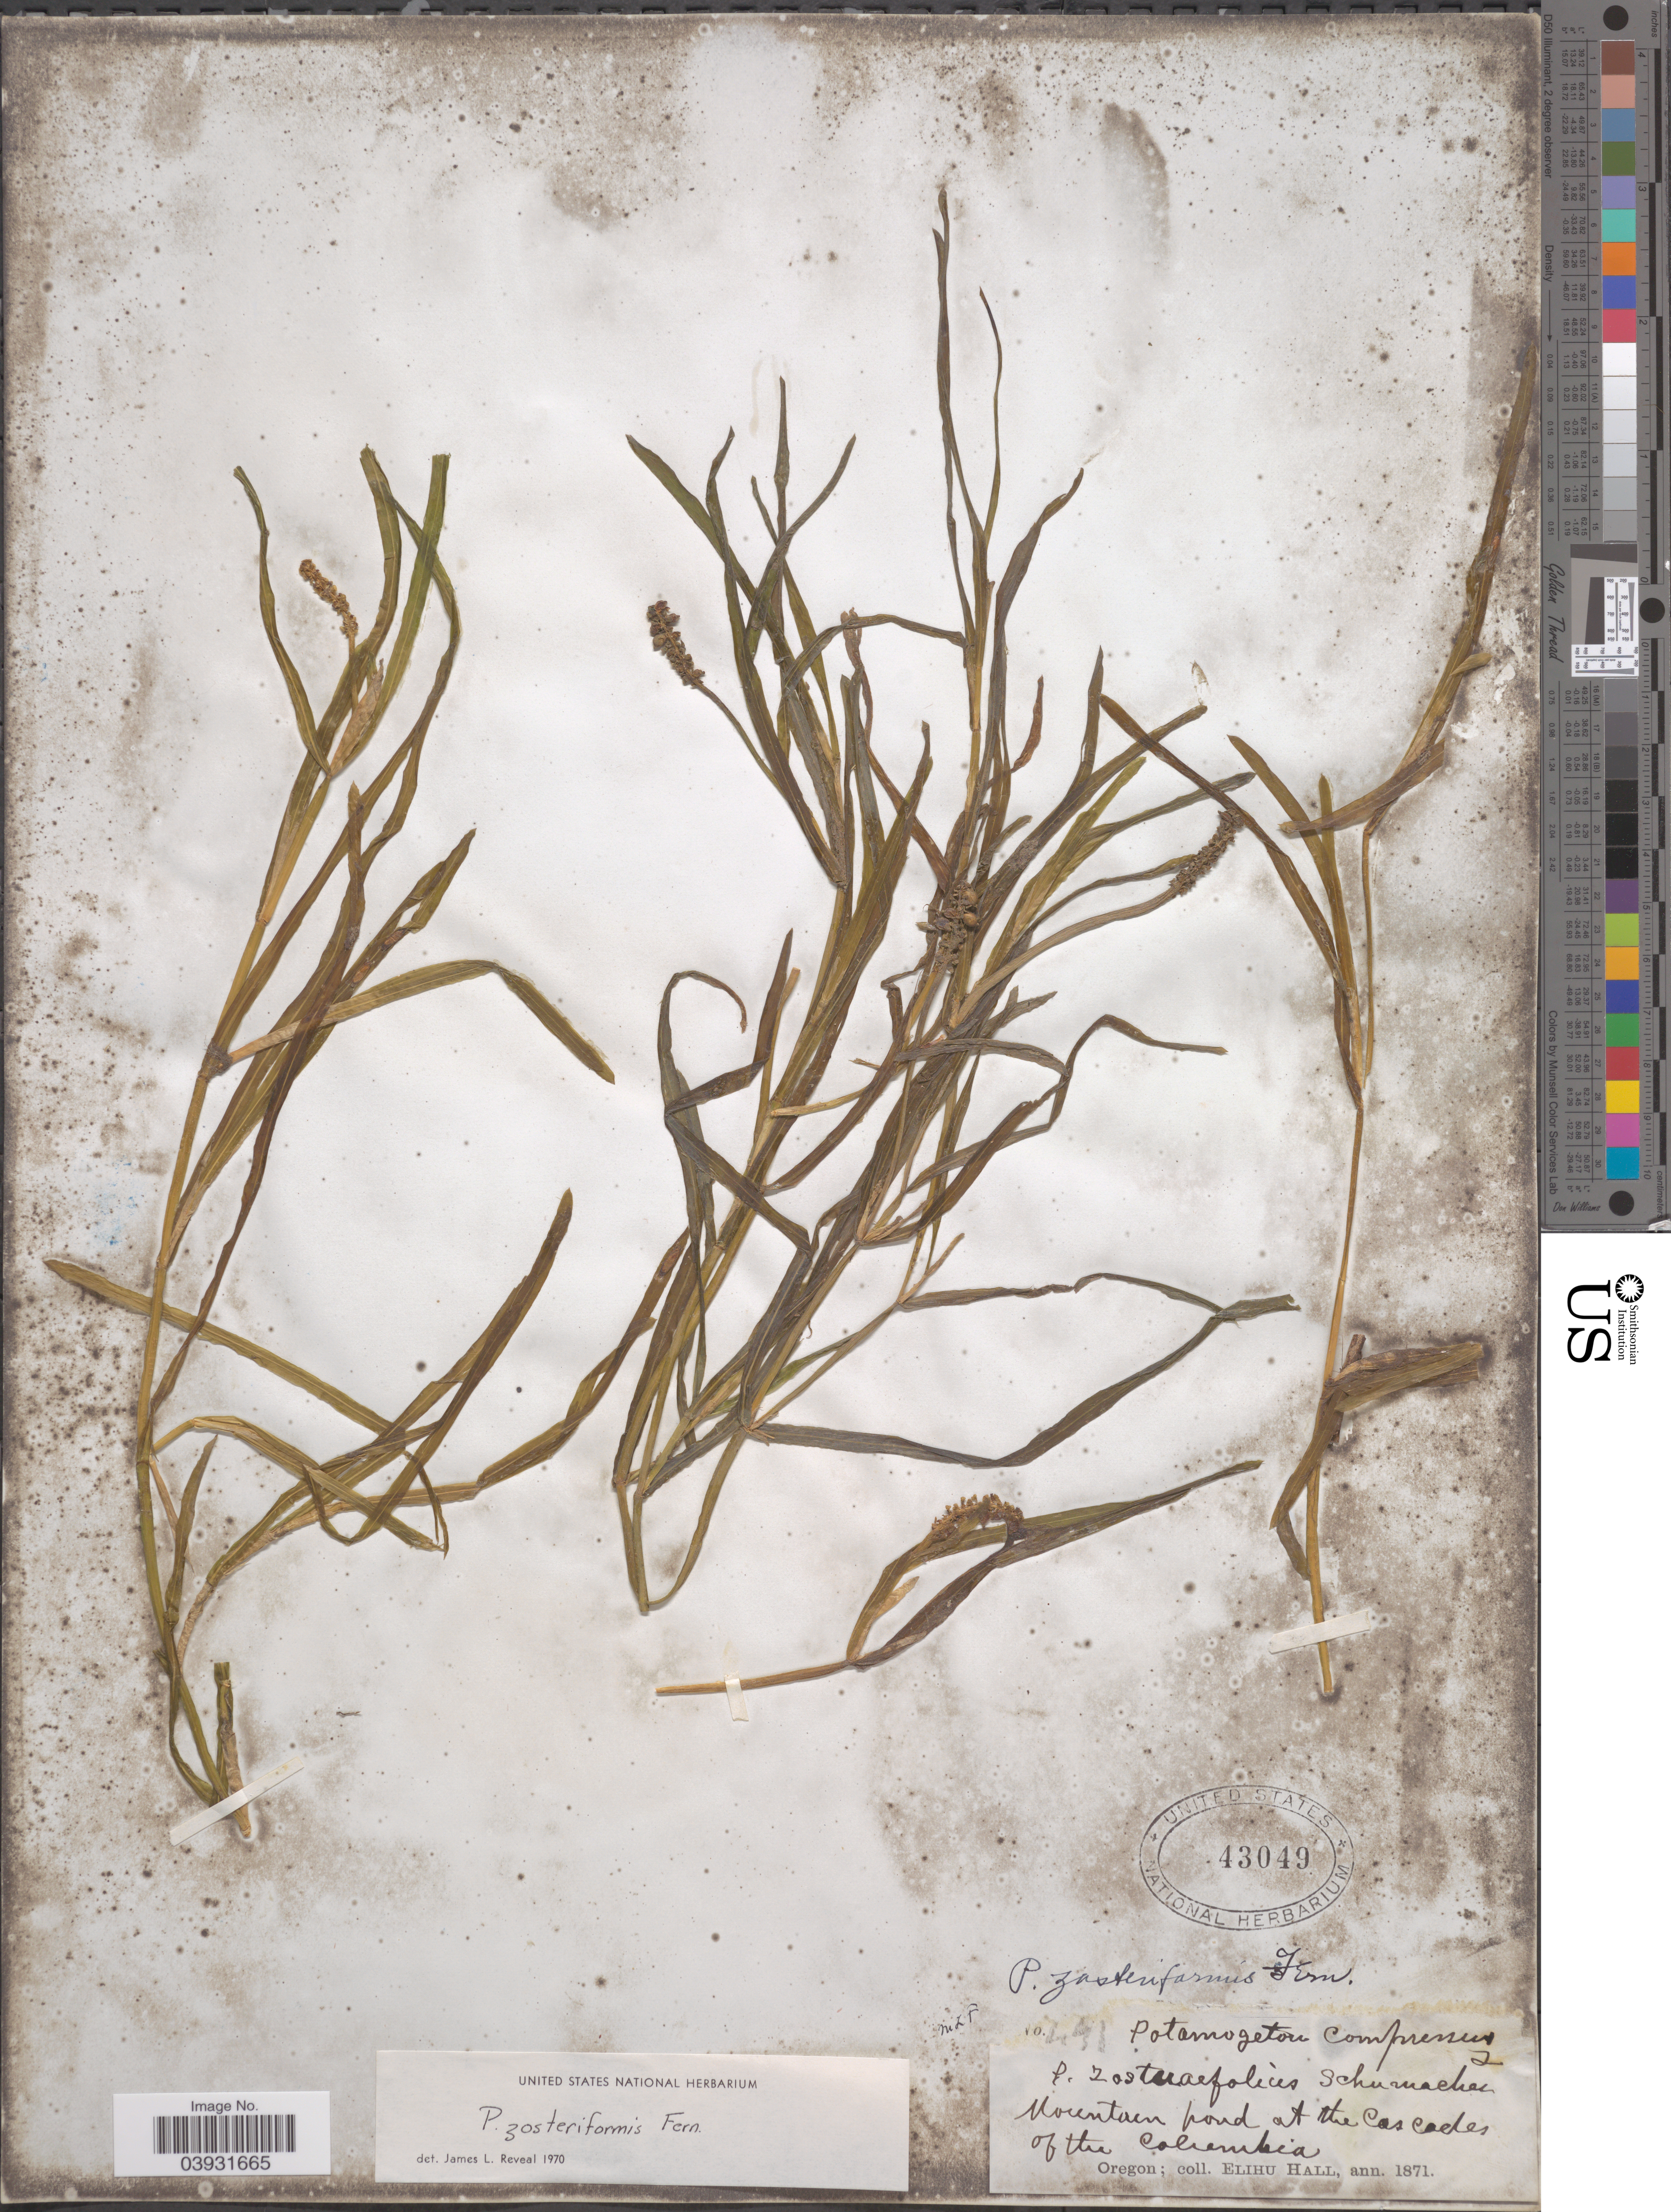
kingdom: Plantae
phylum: Tracheophyta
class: Liliopsida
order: Alismatales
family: Potamogetonaceae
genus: Potamogeton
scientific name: Potamogeton zosterifolius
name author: Schumach.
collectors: E. Hall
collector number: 491*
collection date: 1871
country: United States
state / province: Oregon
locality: Mountain pond at the Cascades of the Columbia.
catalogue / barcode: US 43049